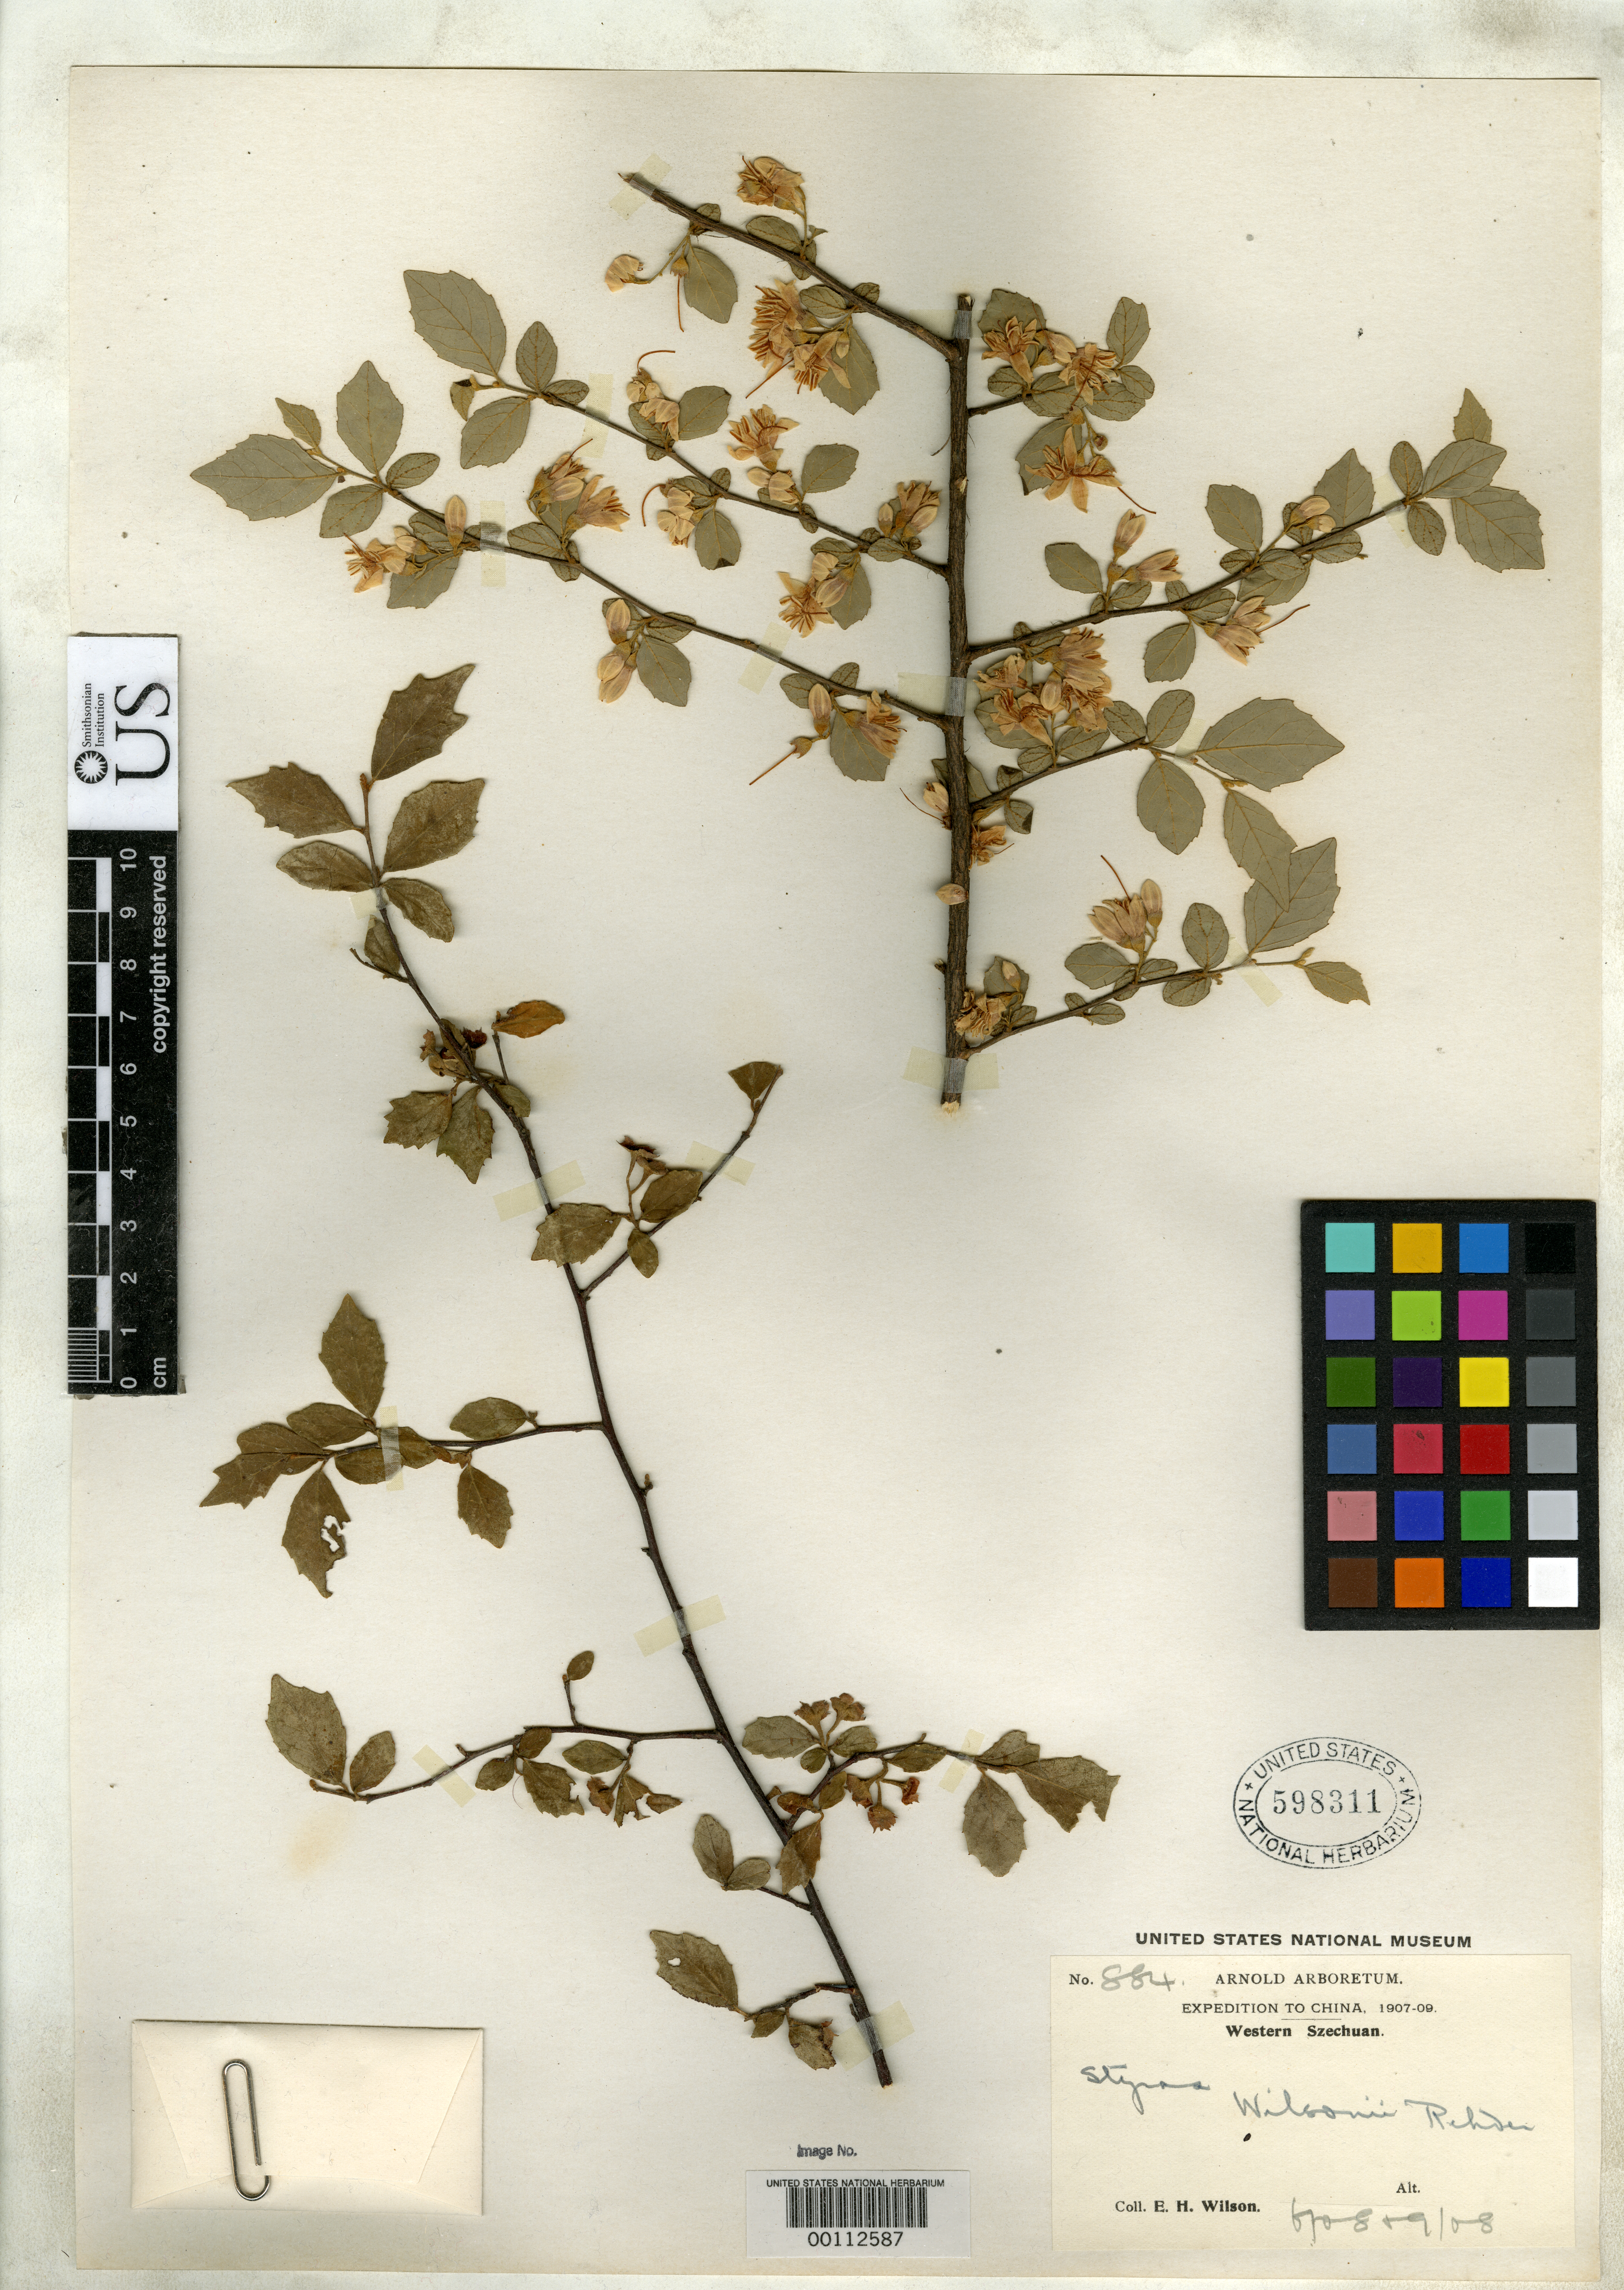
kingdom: Plantae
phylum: Tracheophyta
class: Magnoliopsida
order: Ericales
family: Styracaceae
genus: Styrax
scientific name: Styrax wilsonii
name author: Rehder in Sarg.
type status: Isotype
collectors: E. H. Wilson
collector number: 884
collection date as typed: Jun 1908 to -- Oct 1908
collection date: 1908-06/1908-10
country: China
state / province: Sichuan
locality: Mupin.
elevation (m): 1300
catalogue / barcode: US 598311